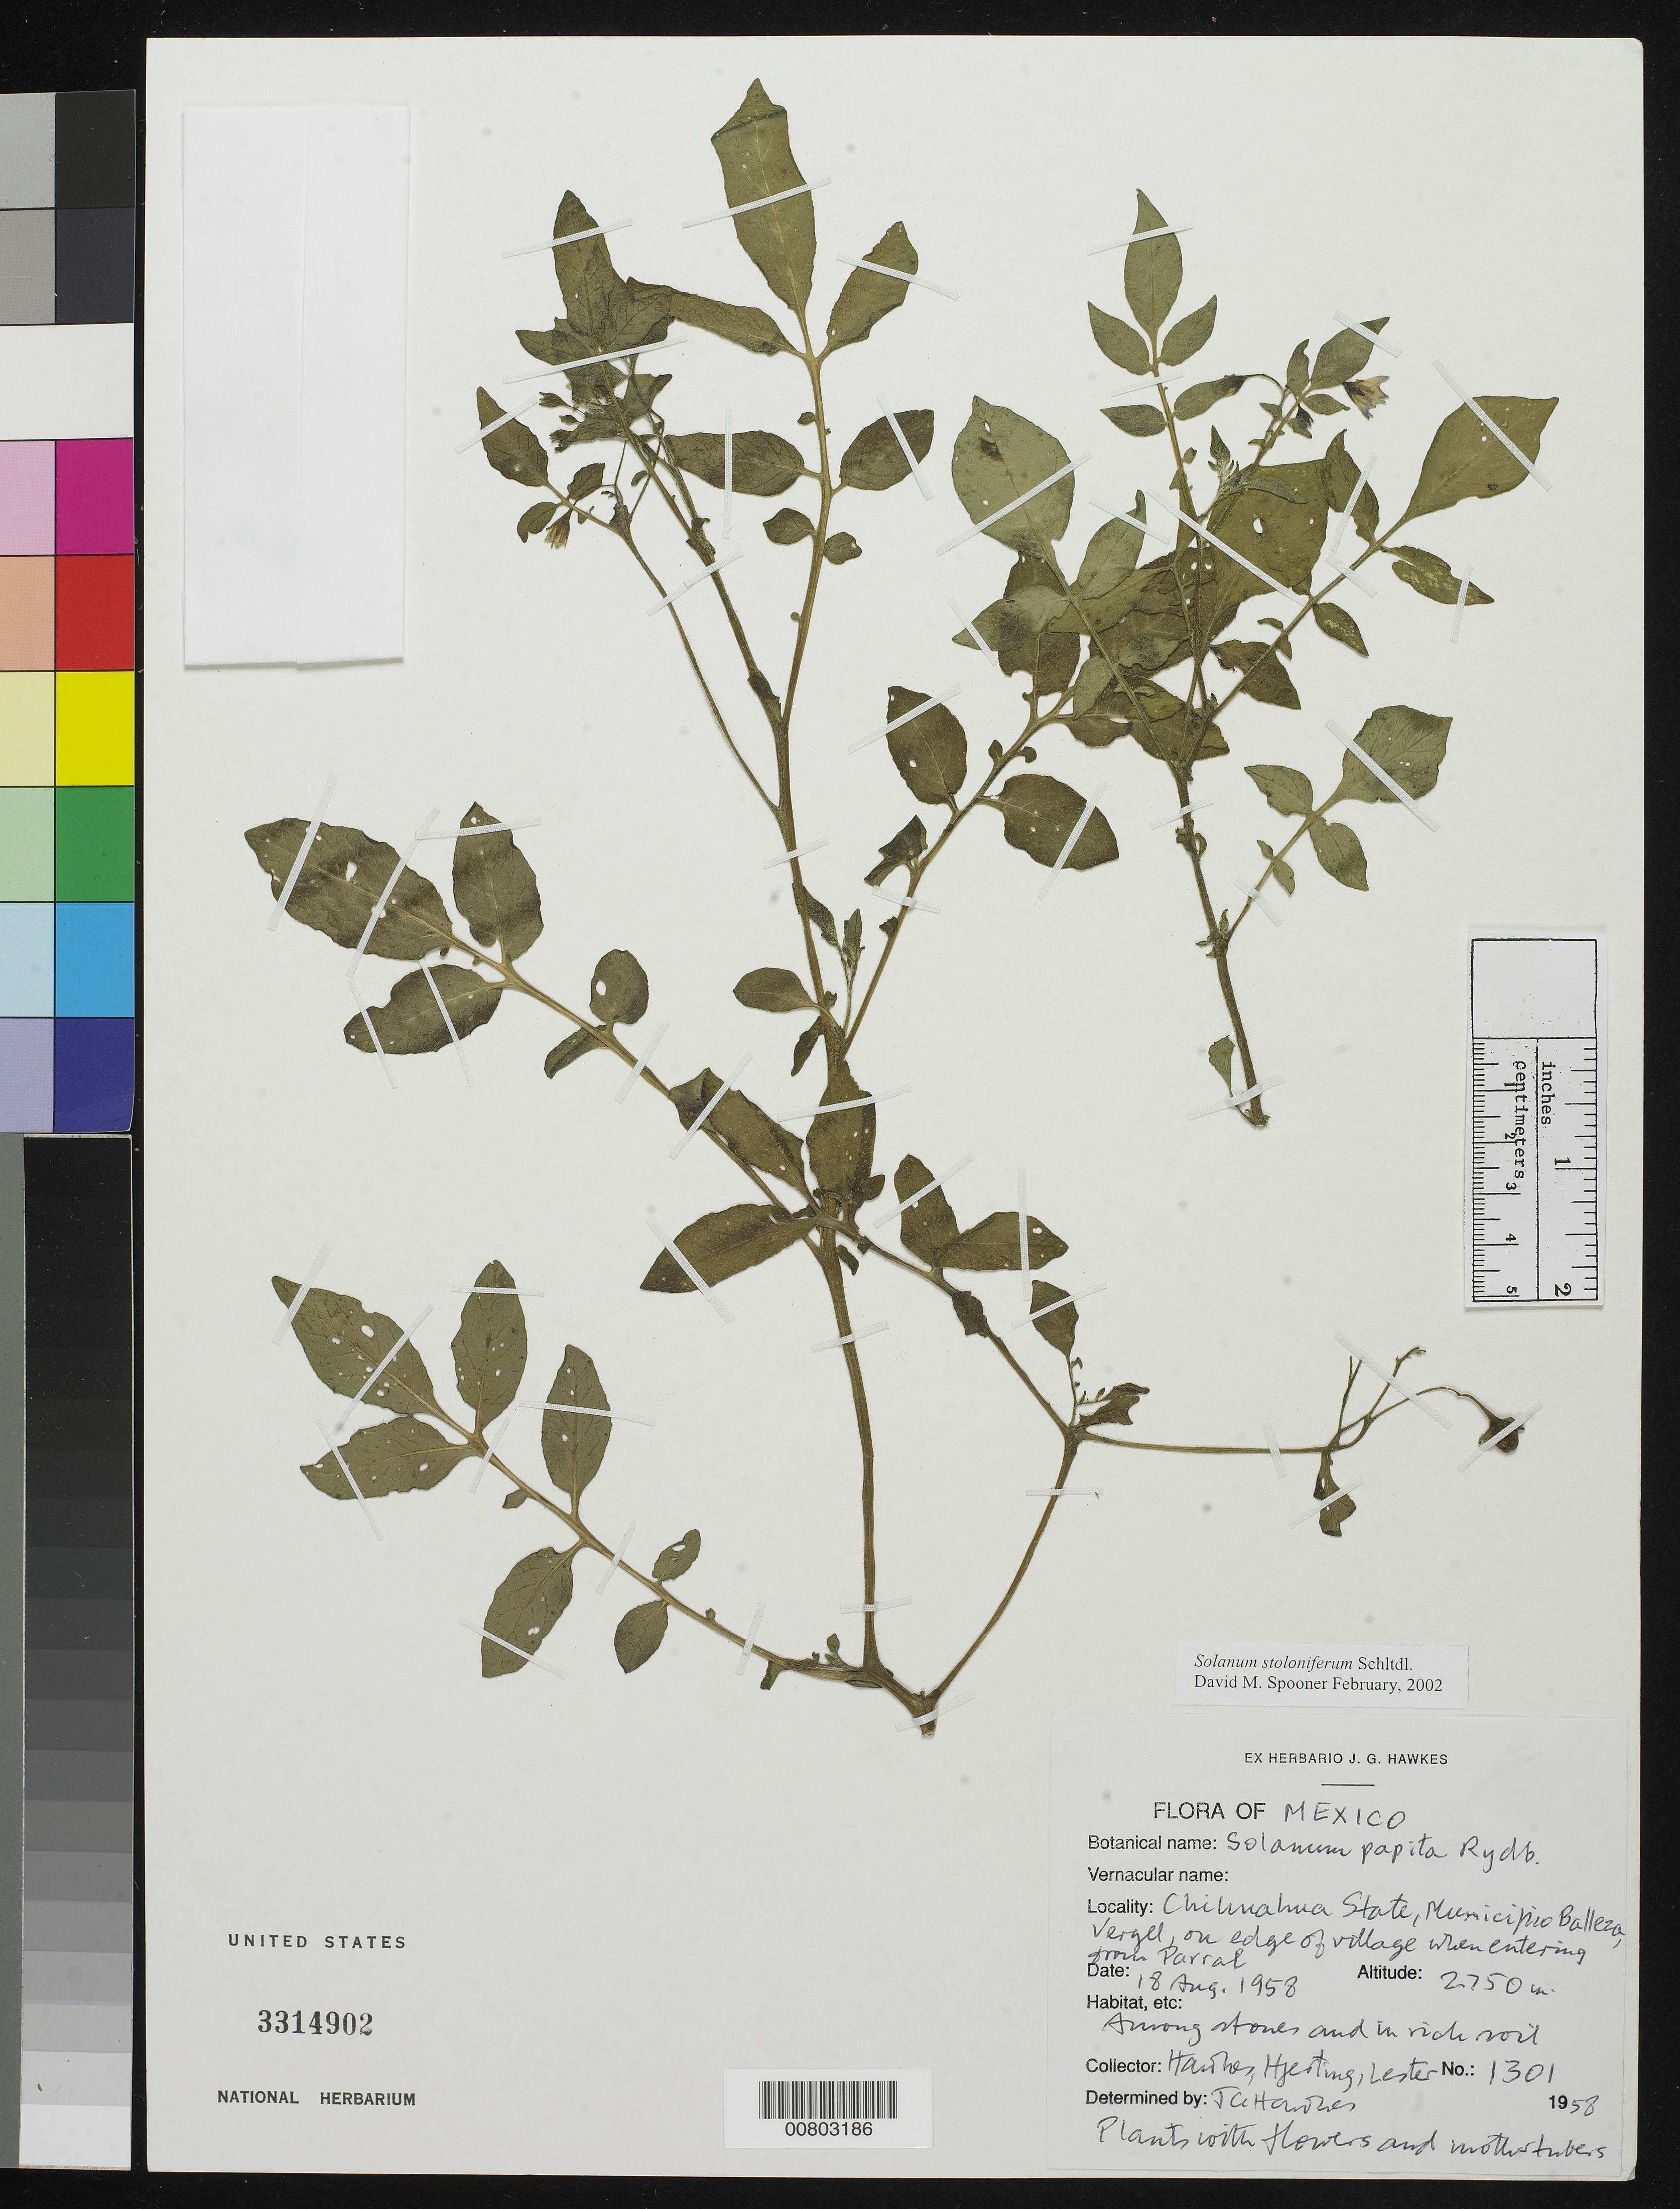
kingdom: Plantae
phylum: Tracheophyta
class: Magnoliopsida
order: Solanales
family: Solanaceae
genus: Solanum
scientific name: Solanum stoloniferum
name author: Schltdl.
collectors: J. G. Hawkes, J. P. Hjerting & R. Lester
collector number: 1301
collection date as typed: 18 Aug 1958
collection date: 1958-08-18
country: Mexico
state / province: Chihuahua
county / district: Balleza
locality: Vergel, on edge of village when entering from Parral.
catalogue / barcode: US 3314902